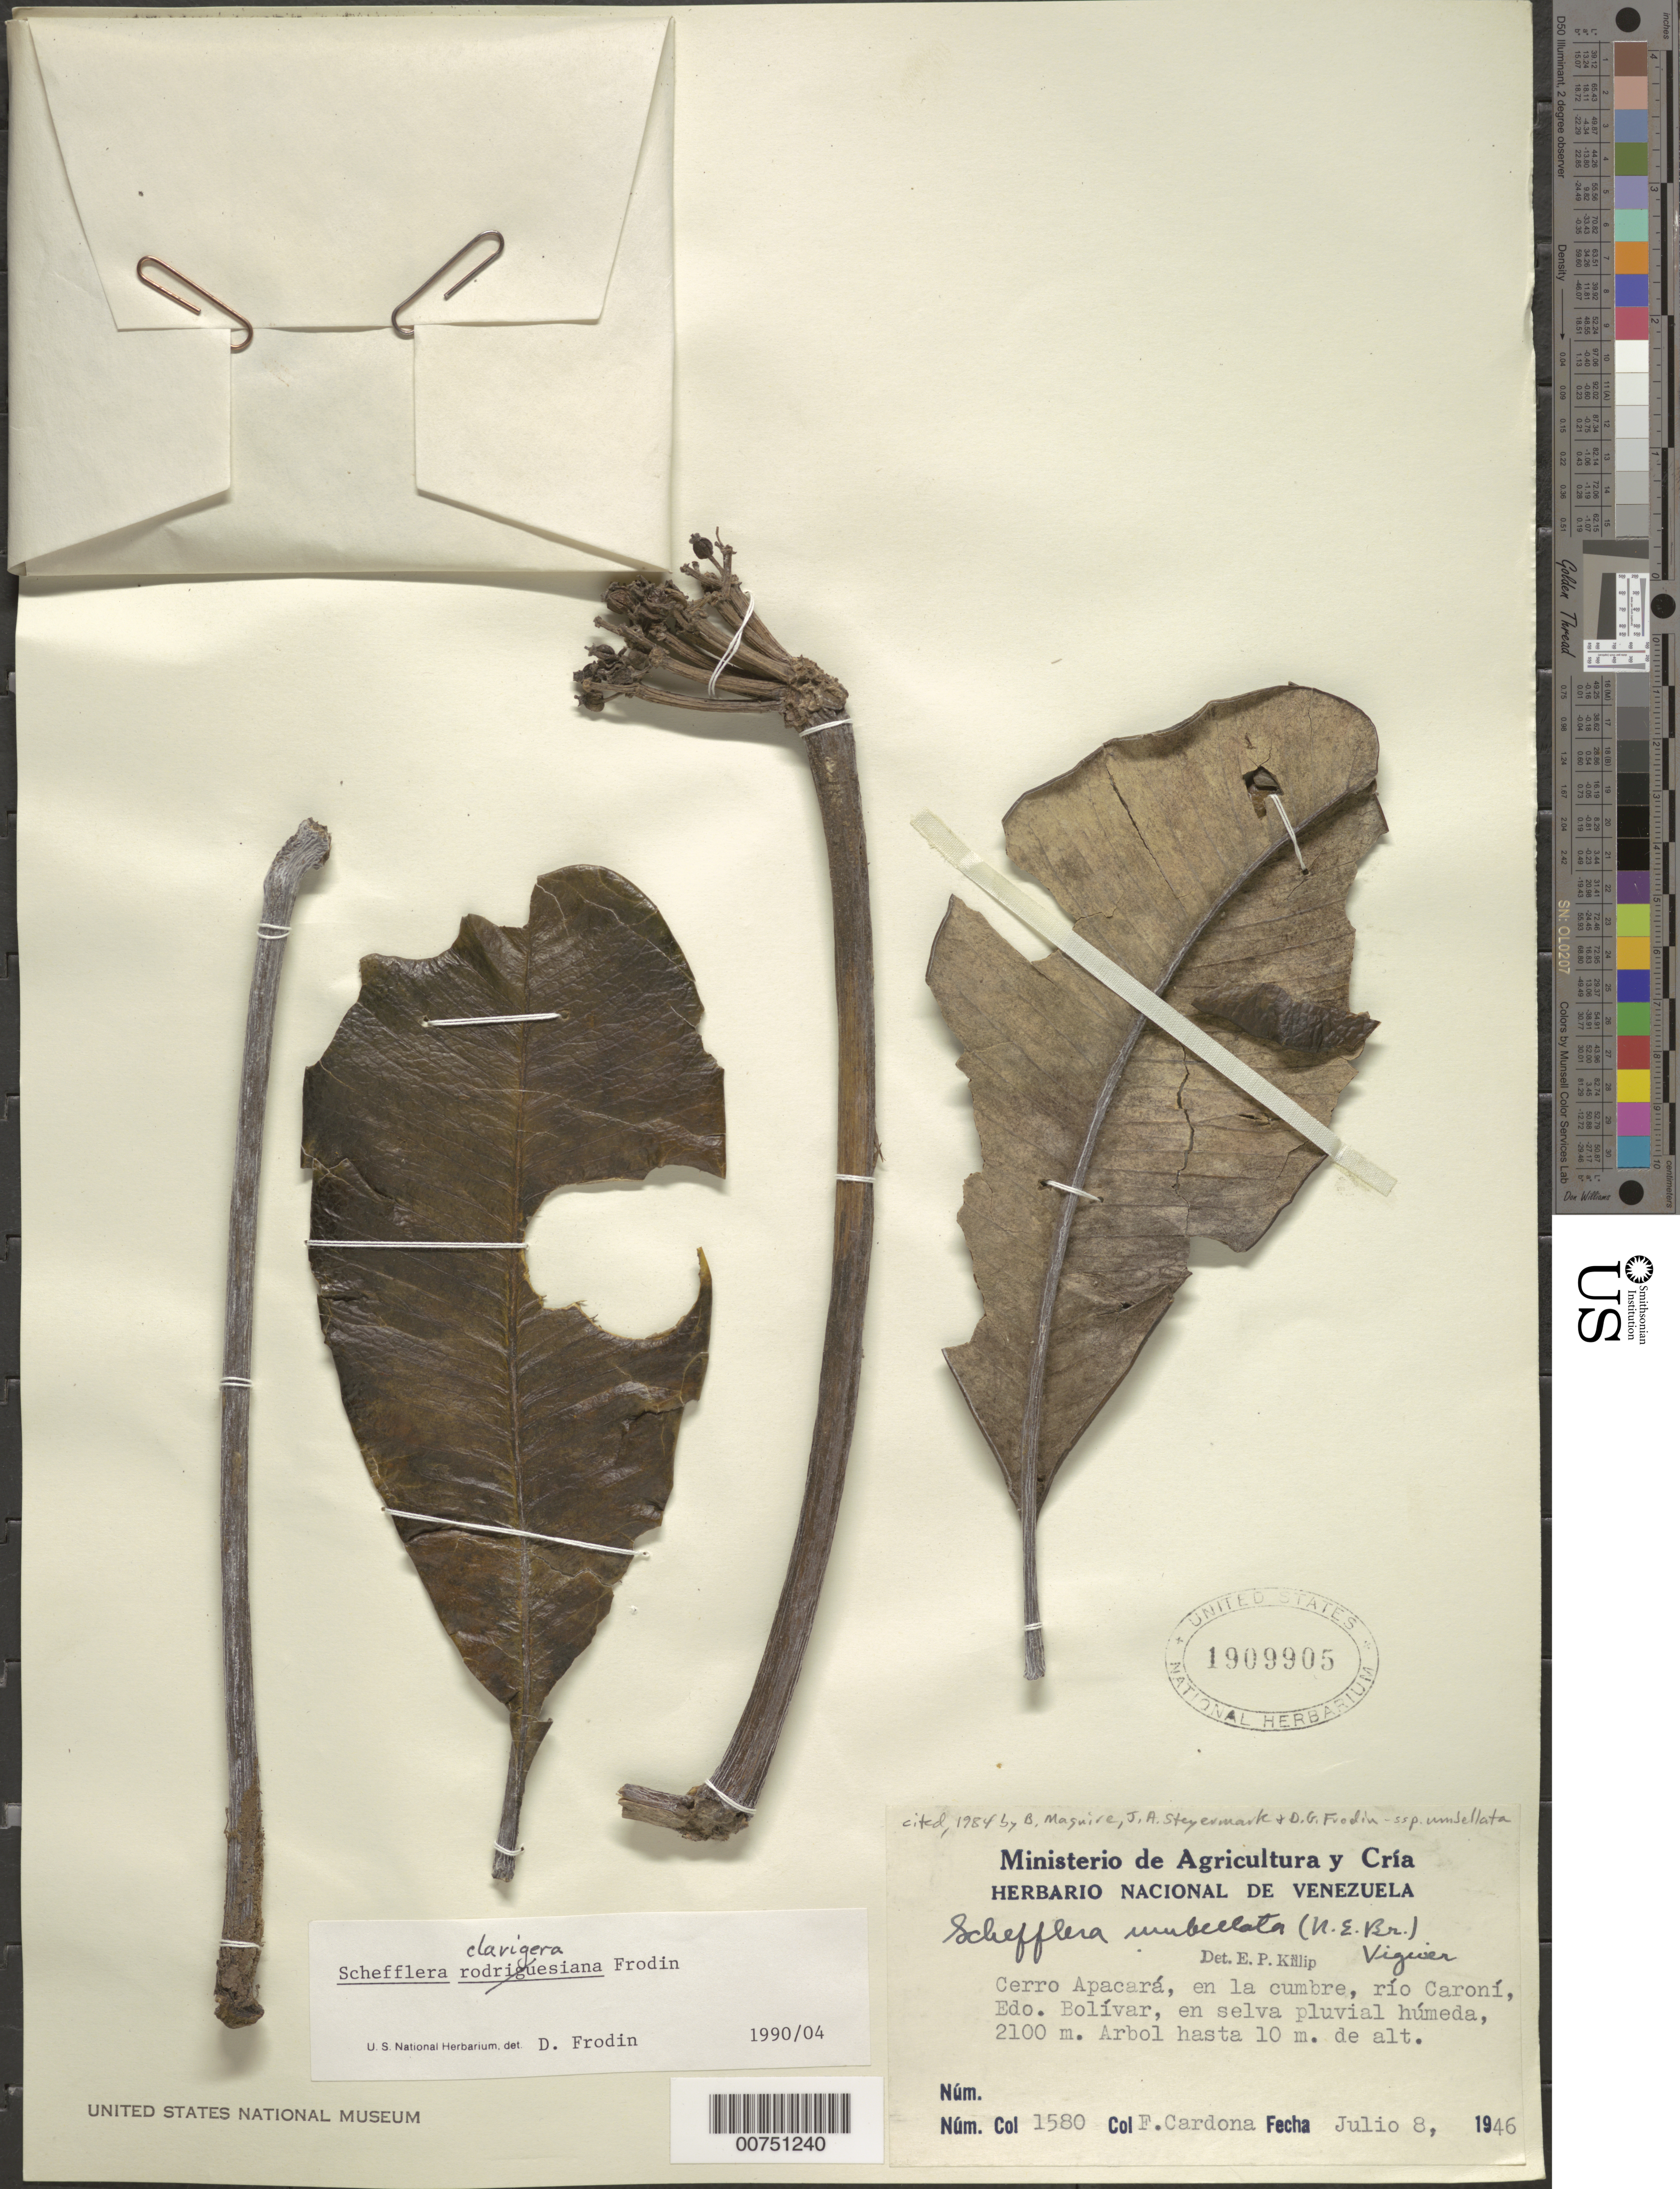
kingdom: Plantae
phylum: Tracheophyta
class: Magnoliopsida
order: Apiales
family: Araliaceae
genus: Schefflera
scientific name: Schefflera clavigera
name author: Frodin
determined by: Frodin, D. G.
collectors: F. Cardona Puig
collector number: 1580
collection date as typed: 8-Jul-46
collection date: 1946-07-08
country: Venezuela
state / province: Bolívar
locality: Río Caroní, Cerro Apacará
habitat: Selva pluvial húmeda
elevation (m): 2000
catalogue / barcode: US 1909905